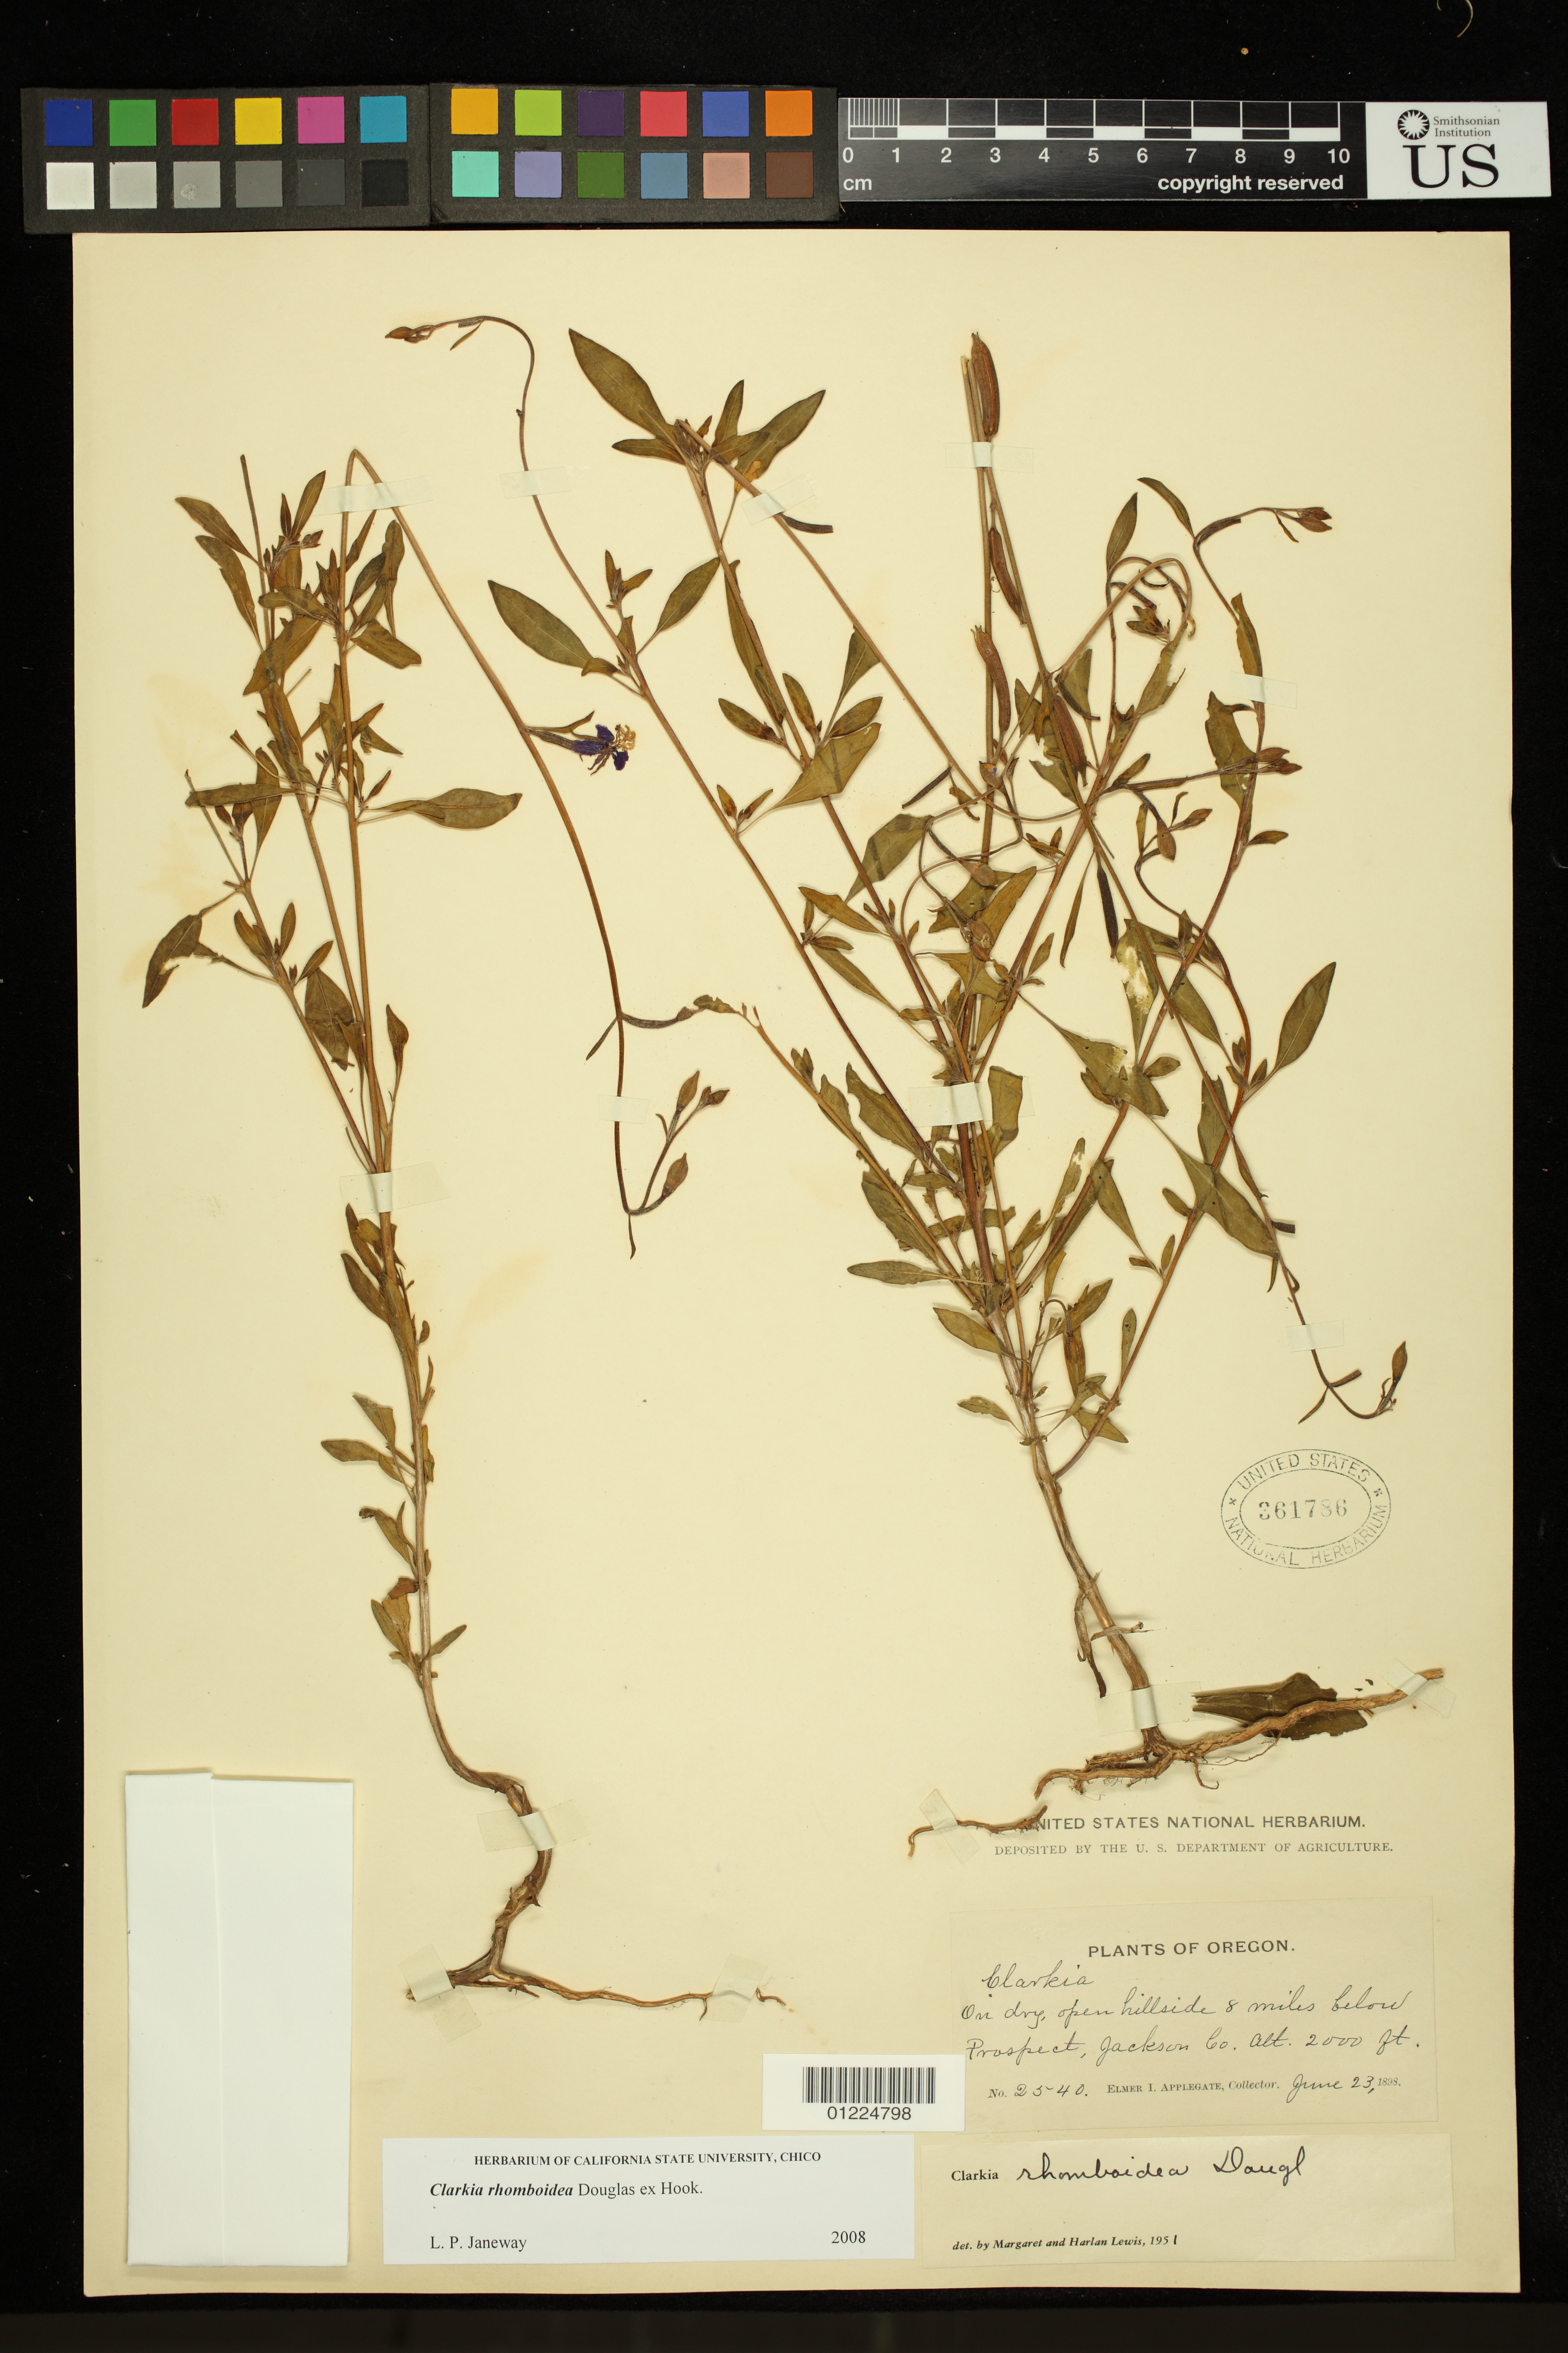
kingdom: Plantae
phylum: Tracheophyta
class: Magnoliopsida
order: Myrtales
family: Onagraceae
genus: Clarkia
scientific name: Clarkia rhomboidea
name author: Douglas ex Hook.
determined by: Janeway, L. P.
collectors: E. I. Applegate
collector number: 2540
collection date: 1898-06-23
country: United States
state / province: Oregon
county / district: Jackson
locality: In springy place on dry, open hillside, 8 miles below Prospect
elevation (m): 610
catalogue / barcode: US 361786